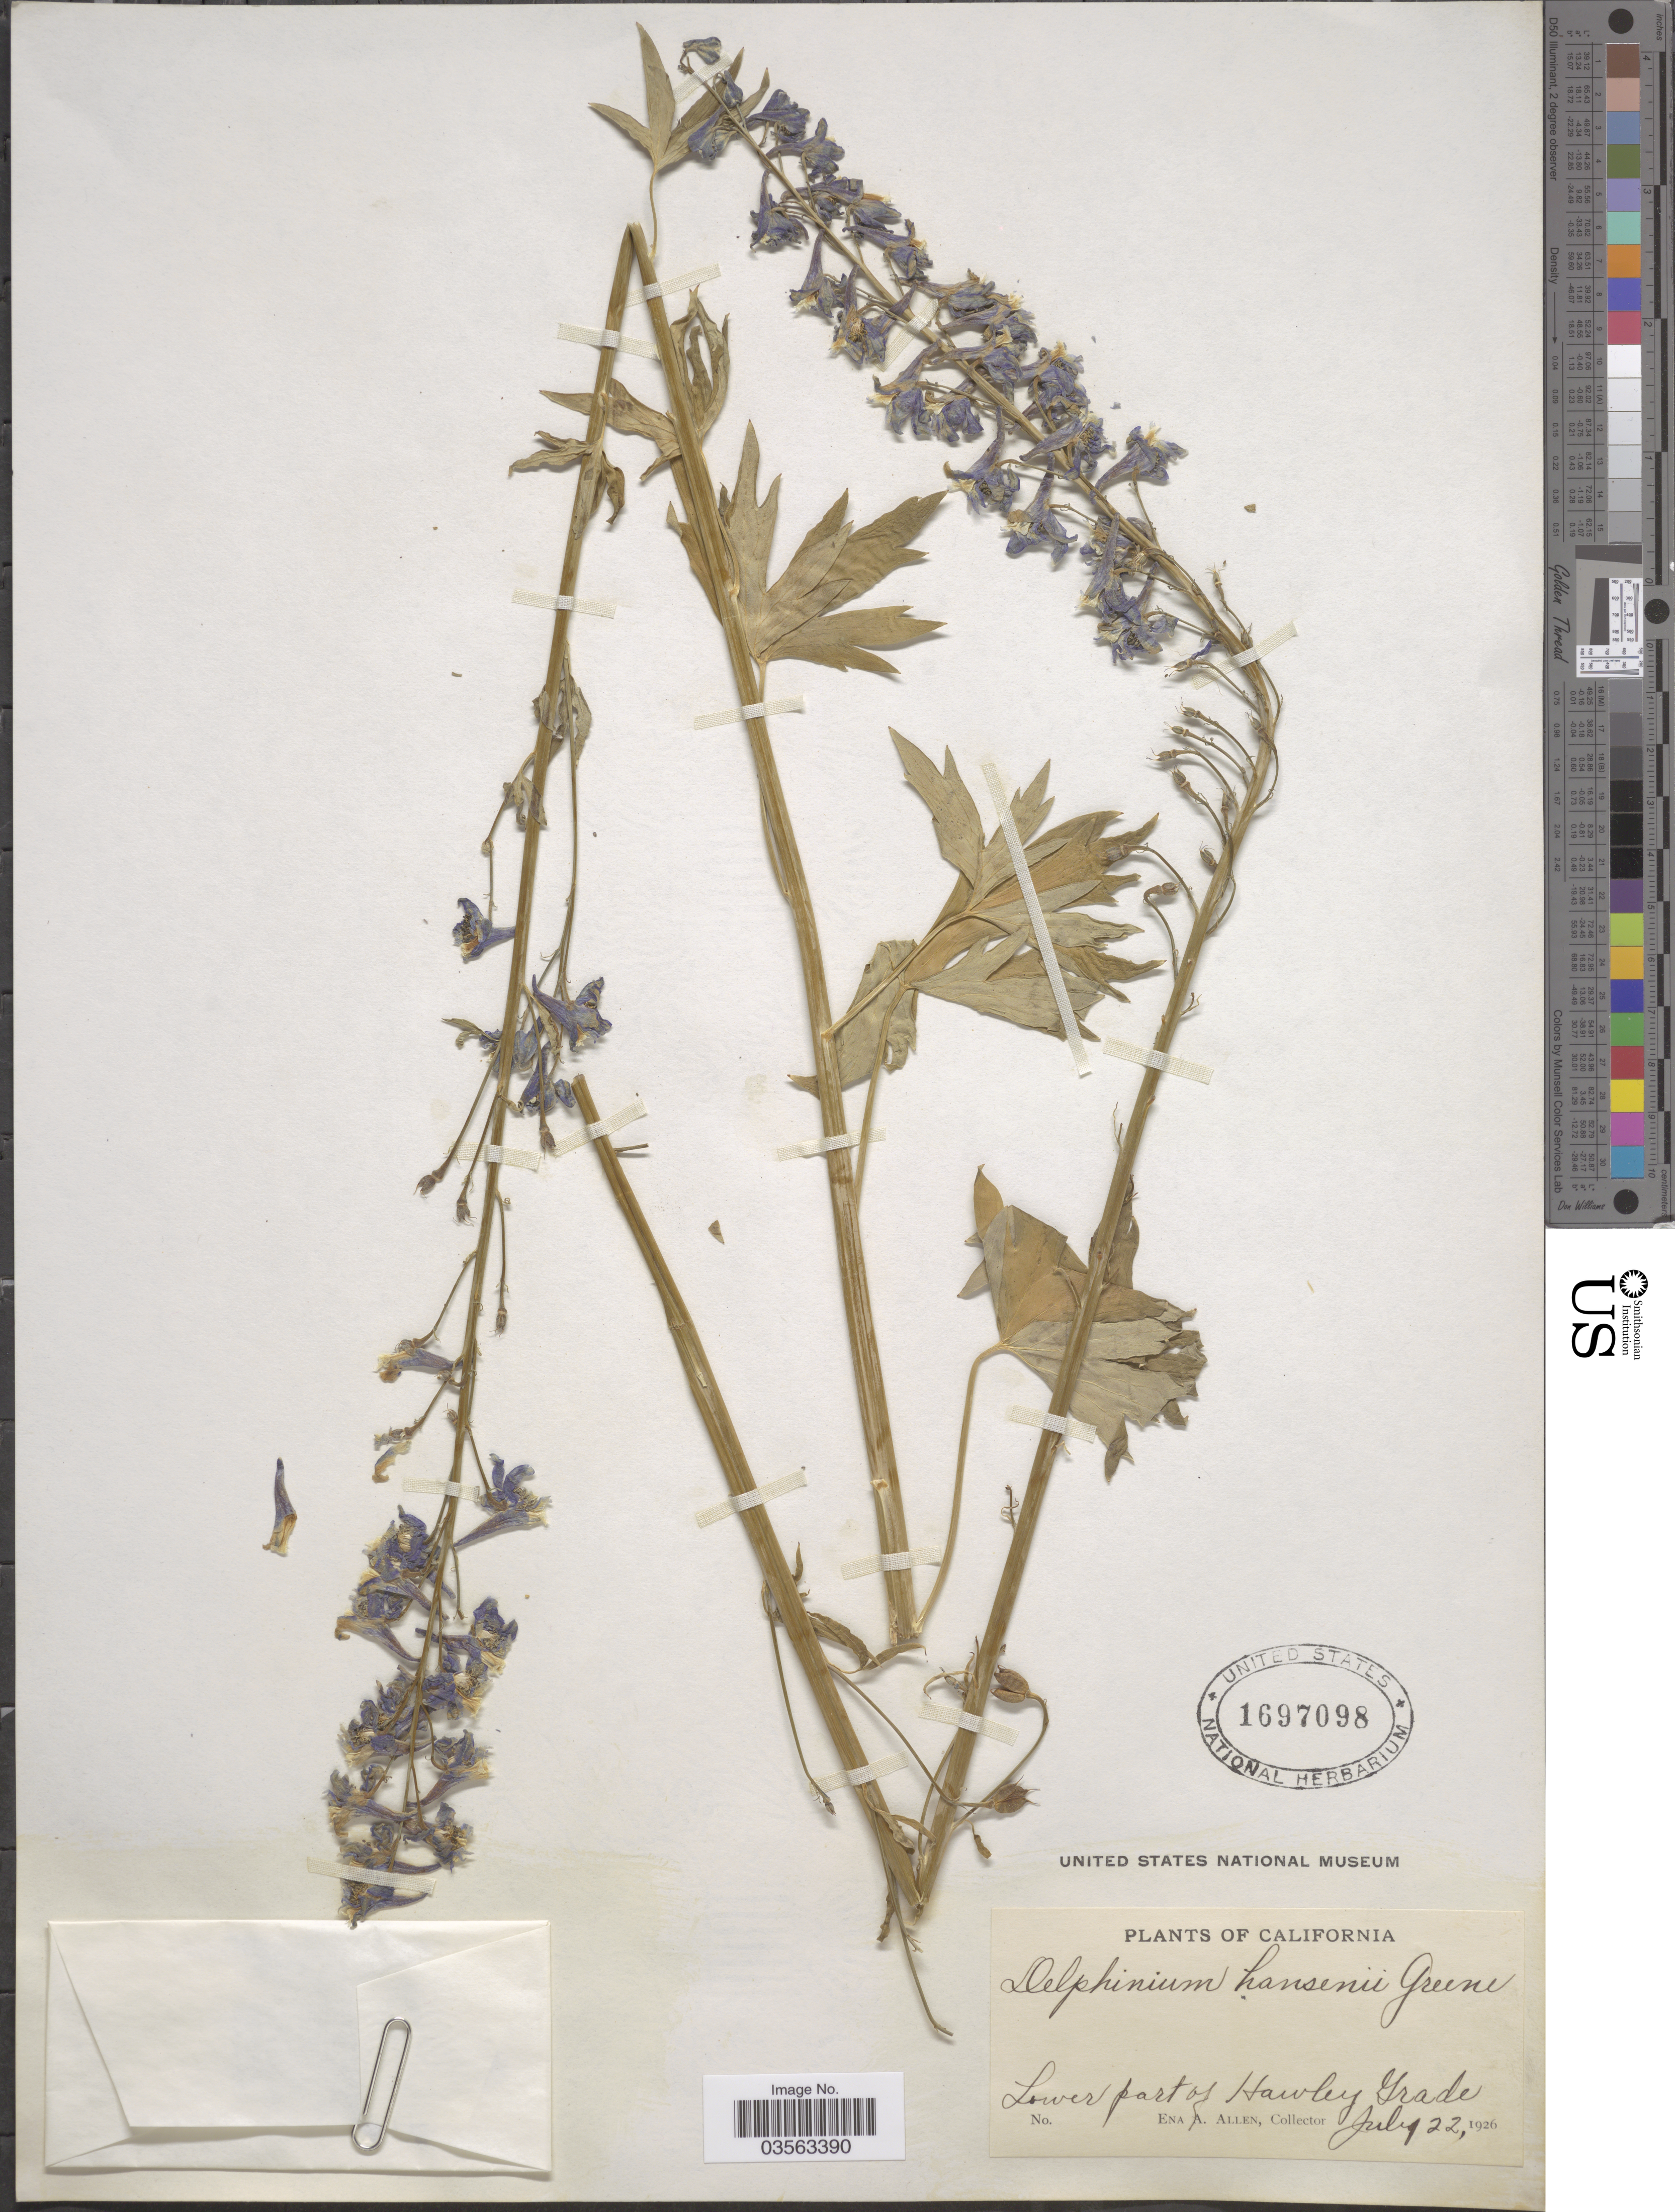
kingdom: Plantae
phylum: Tracheophyta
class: Magnoliopsida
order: Ranunculales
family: Ranunculaceae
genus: Delphinium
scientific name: Delphinium hansenii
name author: (Greene) Greene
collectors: E. A. Allen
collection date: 1926-07-22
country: United States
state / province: California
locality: Lower part of Hawley Grade.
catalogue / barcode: US 1697098